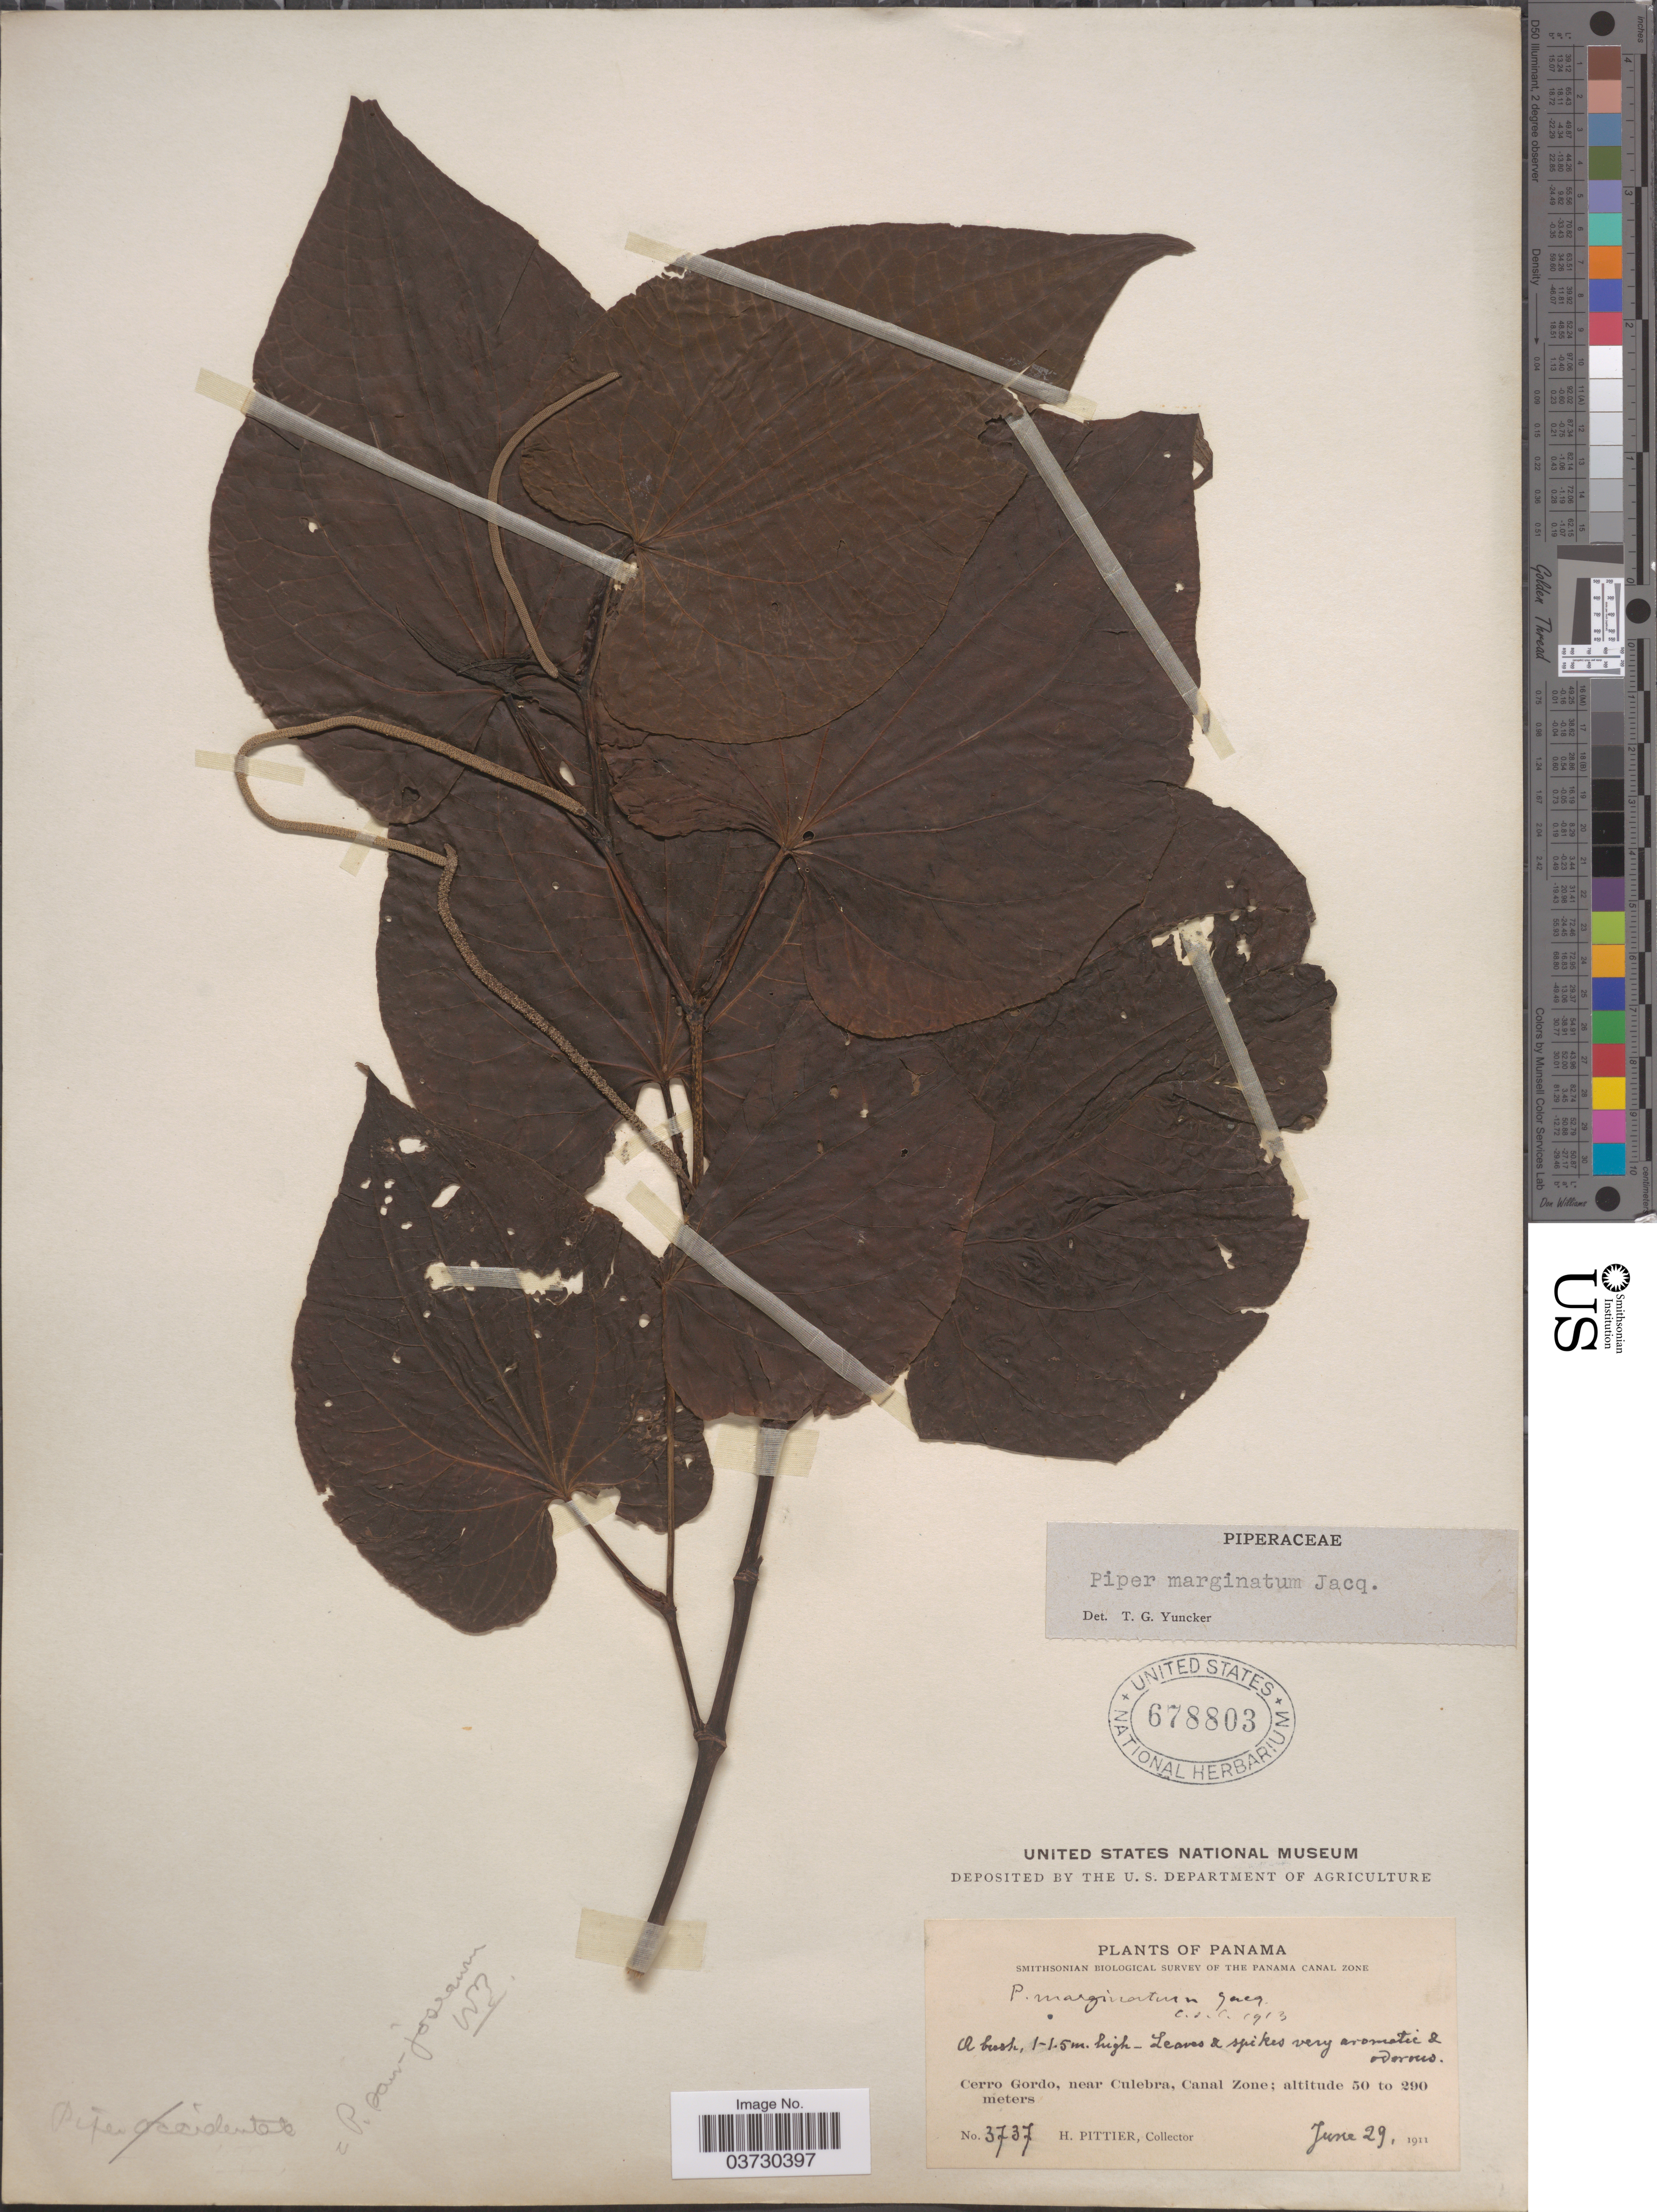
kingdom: Plantae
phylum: Tracheophyta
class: Magnoliopsida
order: Piperales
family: Piperaceae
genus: Piper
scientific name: Piper marginatum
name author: Jacq.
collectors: H. F. Pittier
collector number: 3737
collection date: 1911-06-29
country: Panama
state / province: Colón / Panamá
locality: Cerro Gordo, near Culebra, Canal Zone.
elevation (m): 50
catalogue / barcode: US 678803